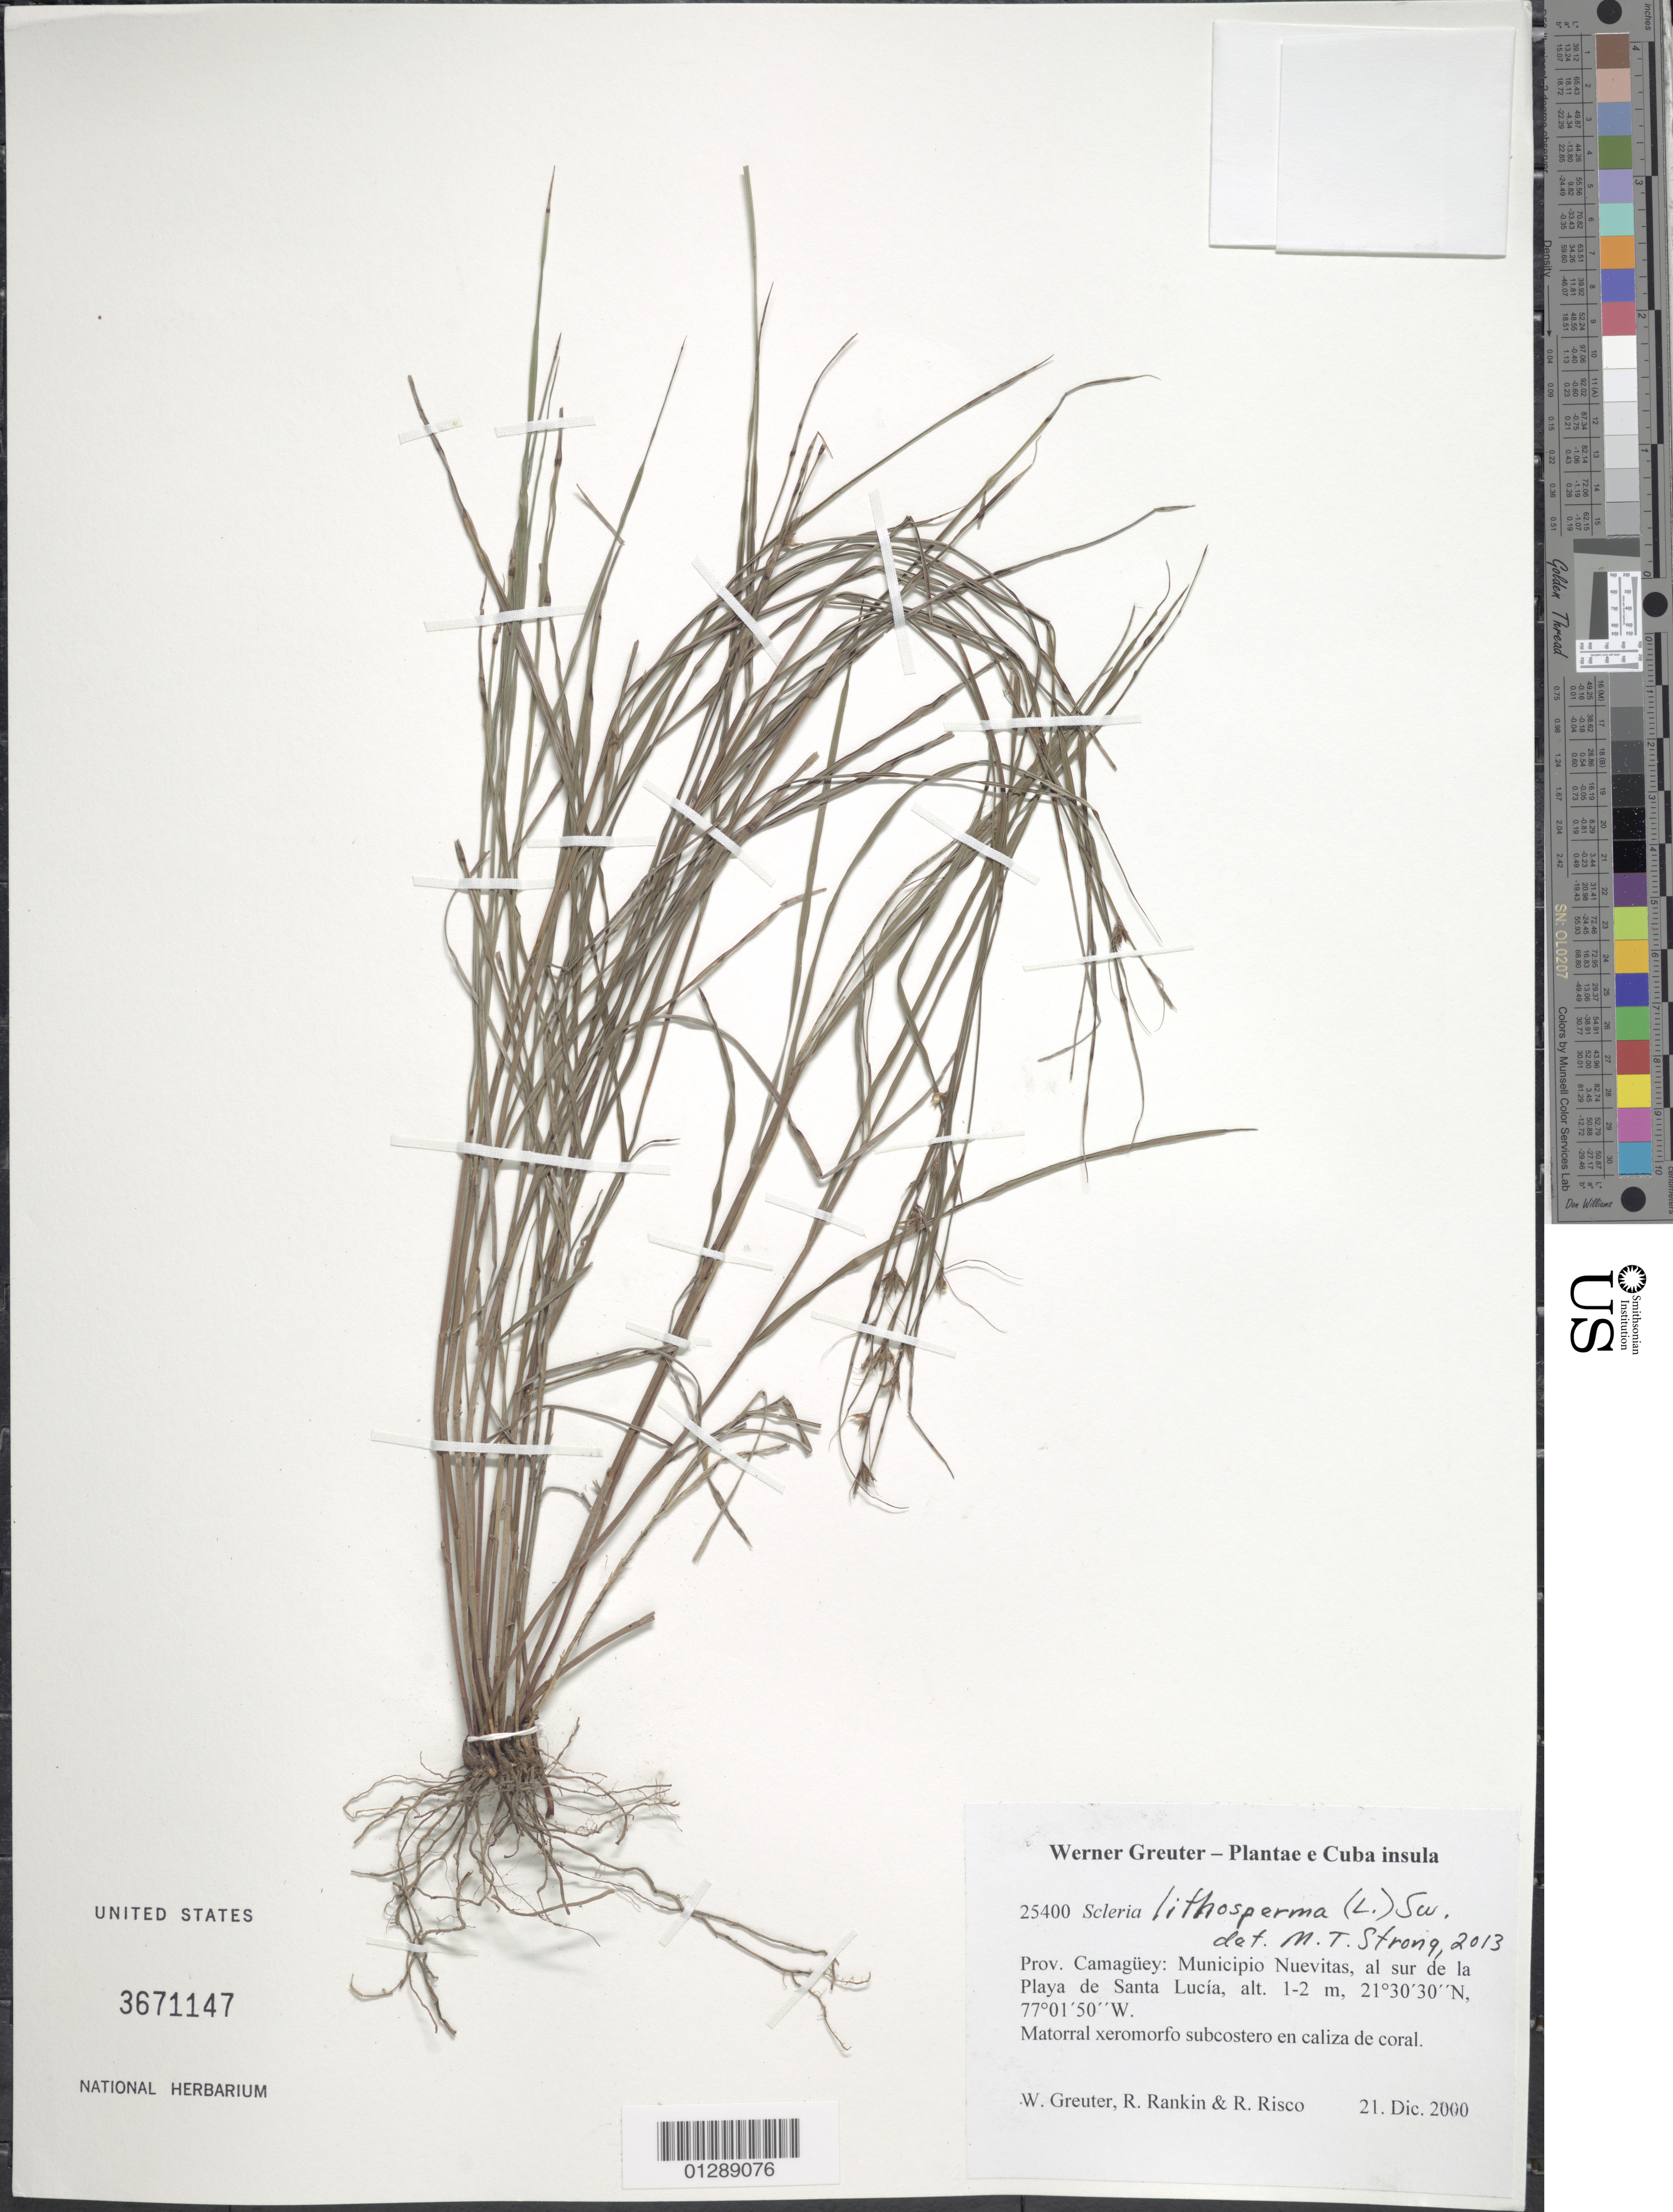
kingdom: Plantae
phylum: Tracheophyta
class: Liliopsida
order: Poales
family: Cyperaceae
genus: Scleria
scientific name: Scleria lithosperma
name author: (L.) Sw.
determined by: Strong, M. T., (US), Smithsonian Institution - National Museum of Natural History (UNITED STATES)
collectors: W. R. Greuter, R. Rankin Rodriguez, R. Risco & R. Risco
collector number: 25400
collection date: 2000-12-21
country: Cuba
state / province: Camagüey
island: Cuba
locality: Municipio Nuevitas, al sur de la Playa de Santa Lucía.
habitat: Matorral xeromorfo subcostero en caliza de coral.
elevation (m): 1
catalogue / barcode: US 3671147